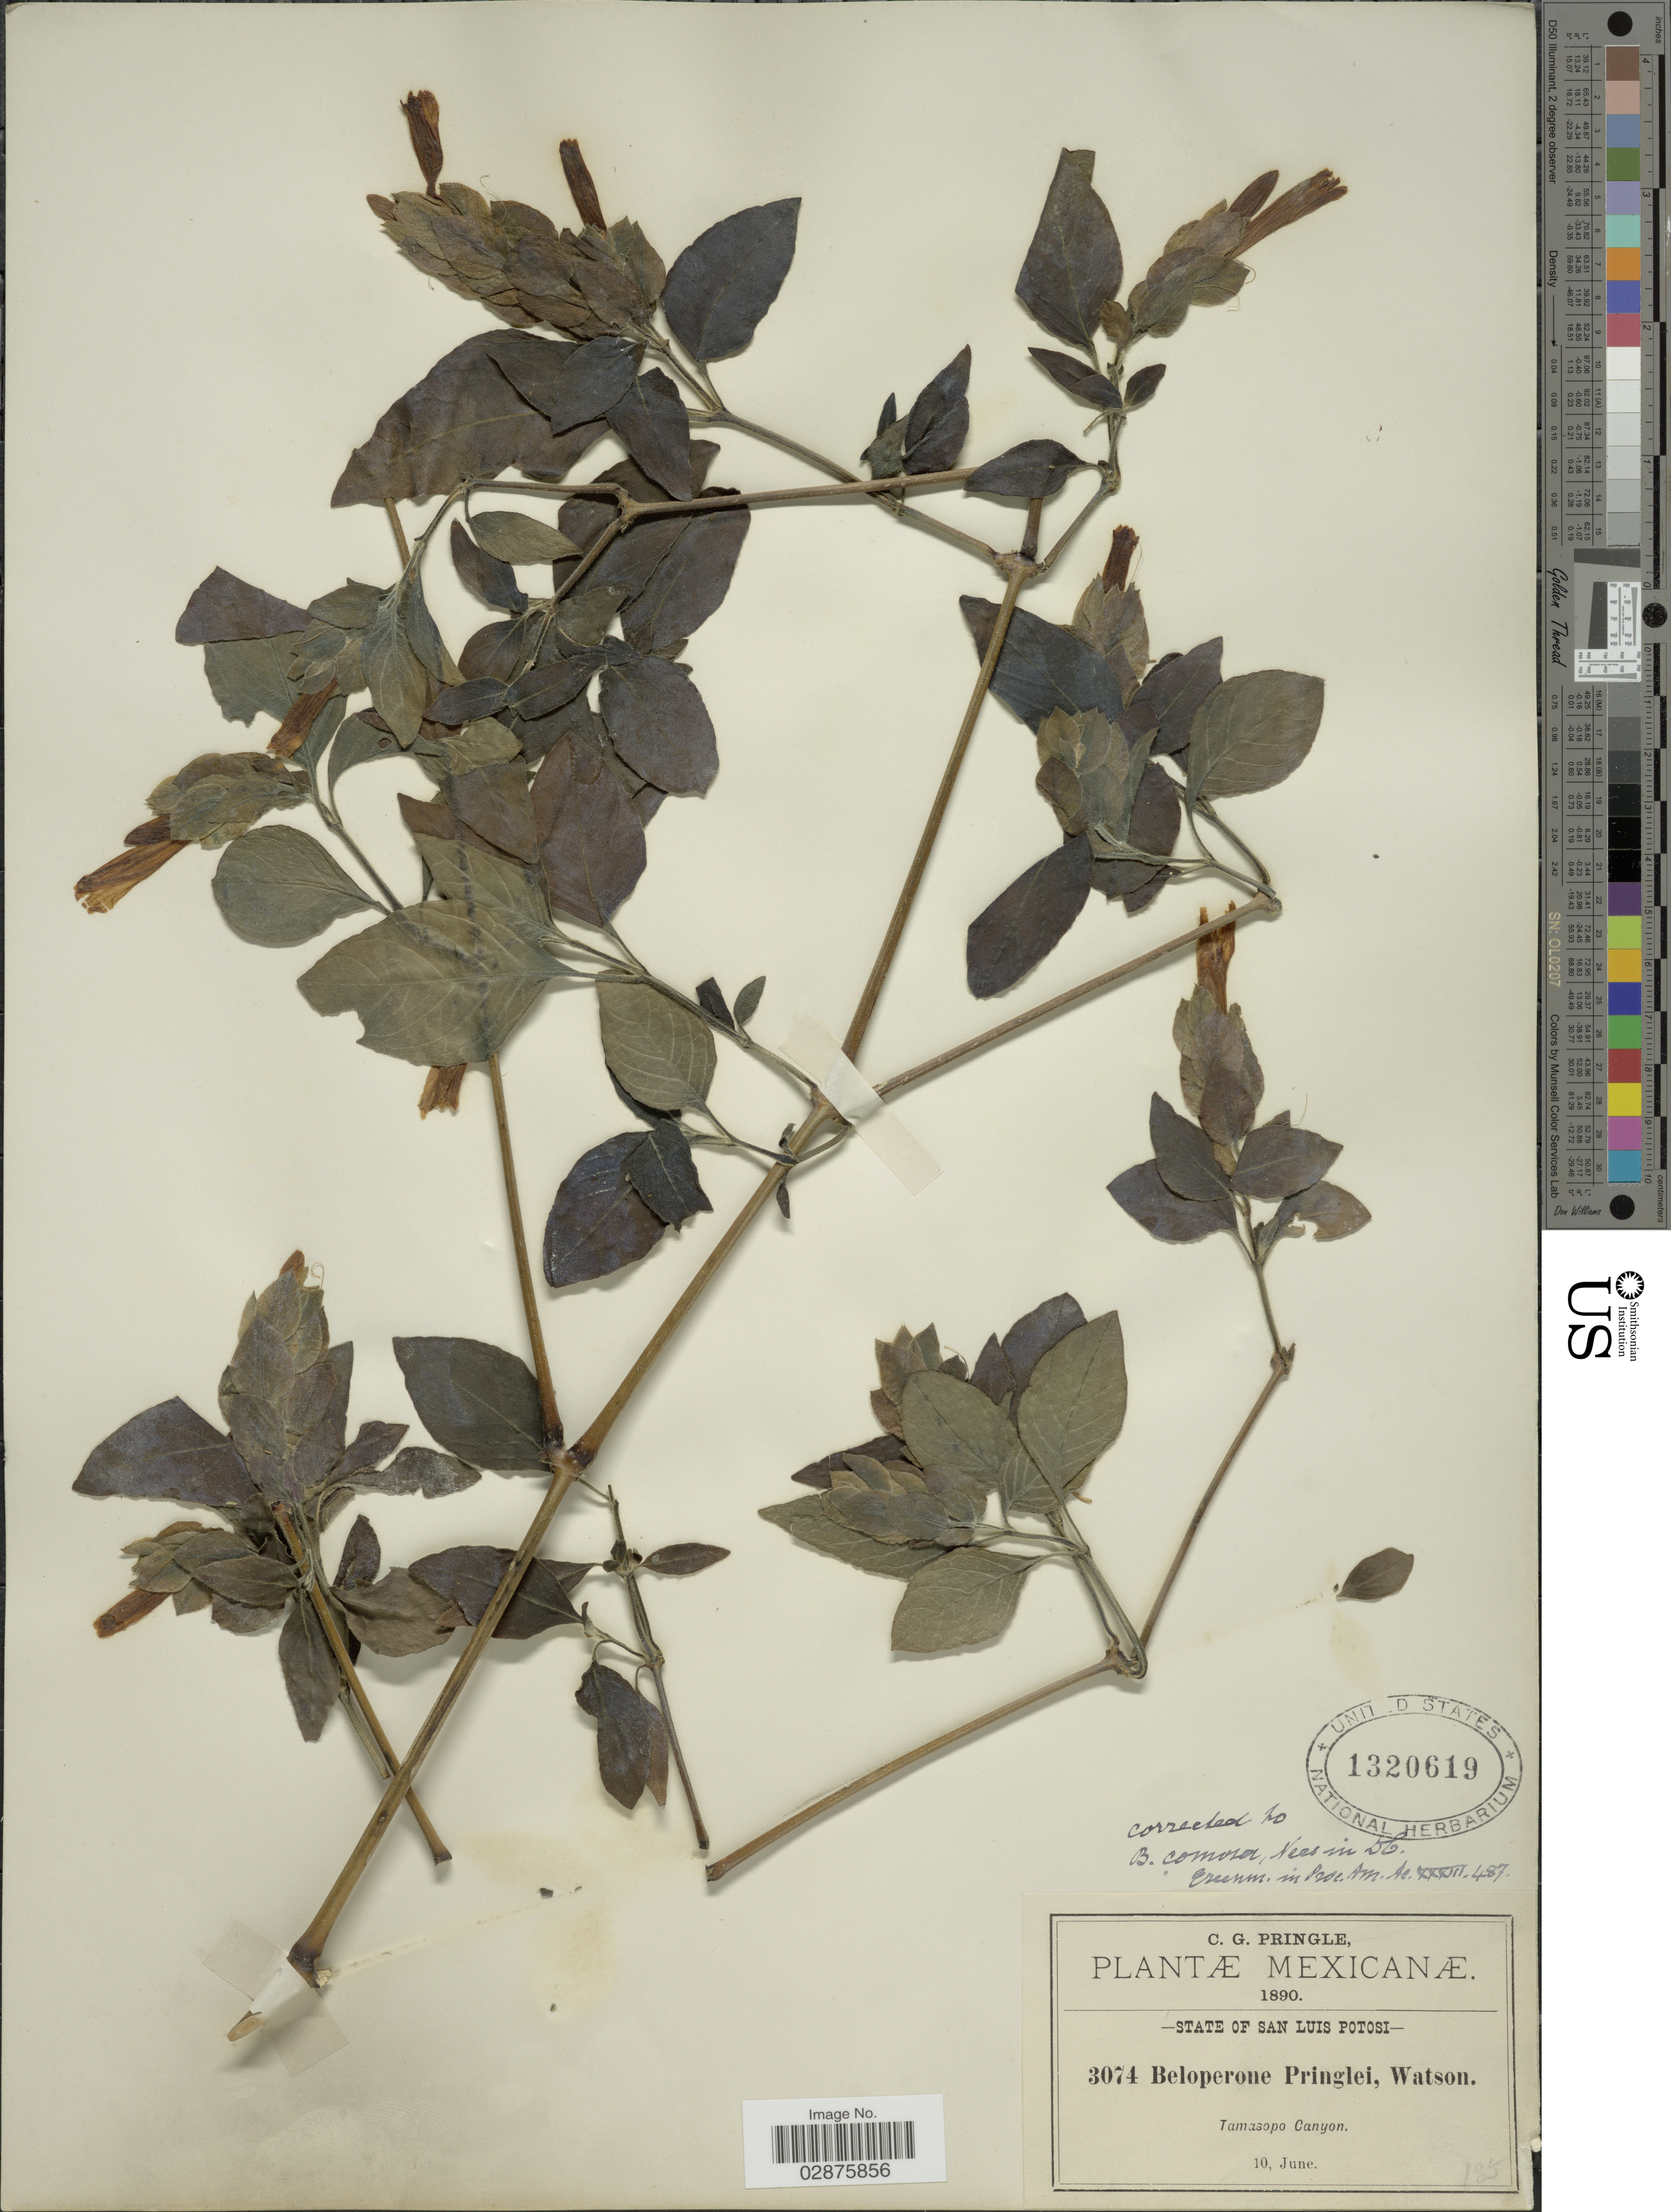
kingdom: Plantae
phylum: Tracheophyta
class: Magnoliopsida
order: Lamiales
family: Acanthaceae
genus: Justicia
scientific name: Justicia brandegeana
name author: Wassh. & L.B. Sm.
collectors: C. G. Pringle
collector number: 3074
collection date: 1890-06-10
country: Mexico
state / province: San Luis Potosí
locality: Tamasopo Canyon.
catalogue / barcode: US 1320619